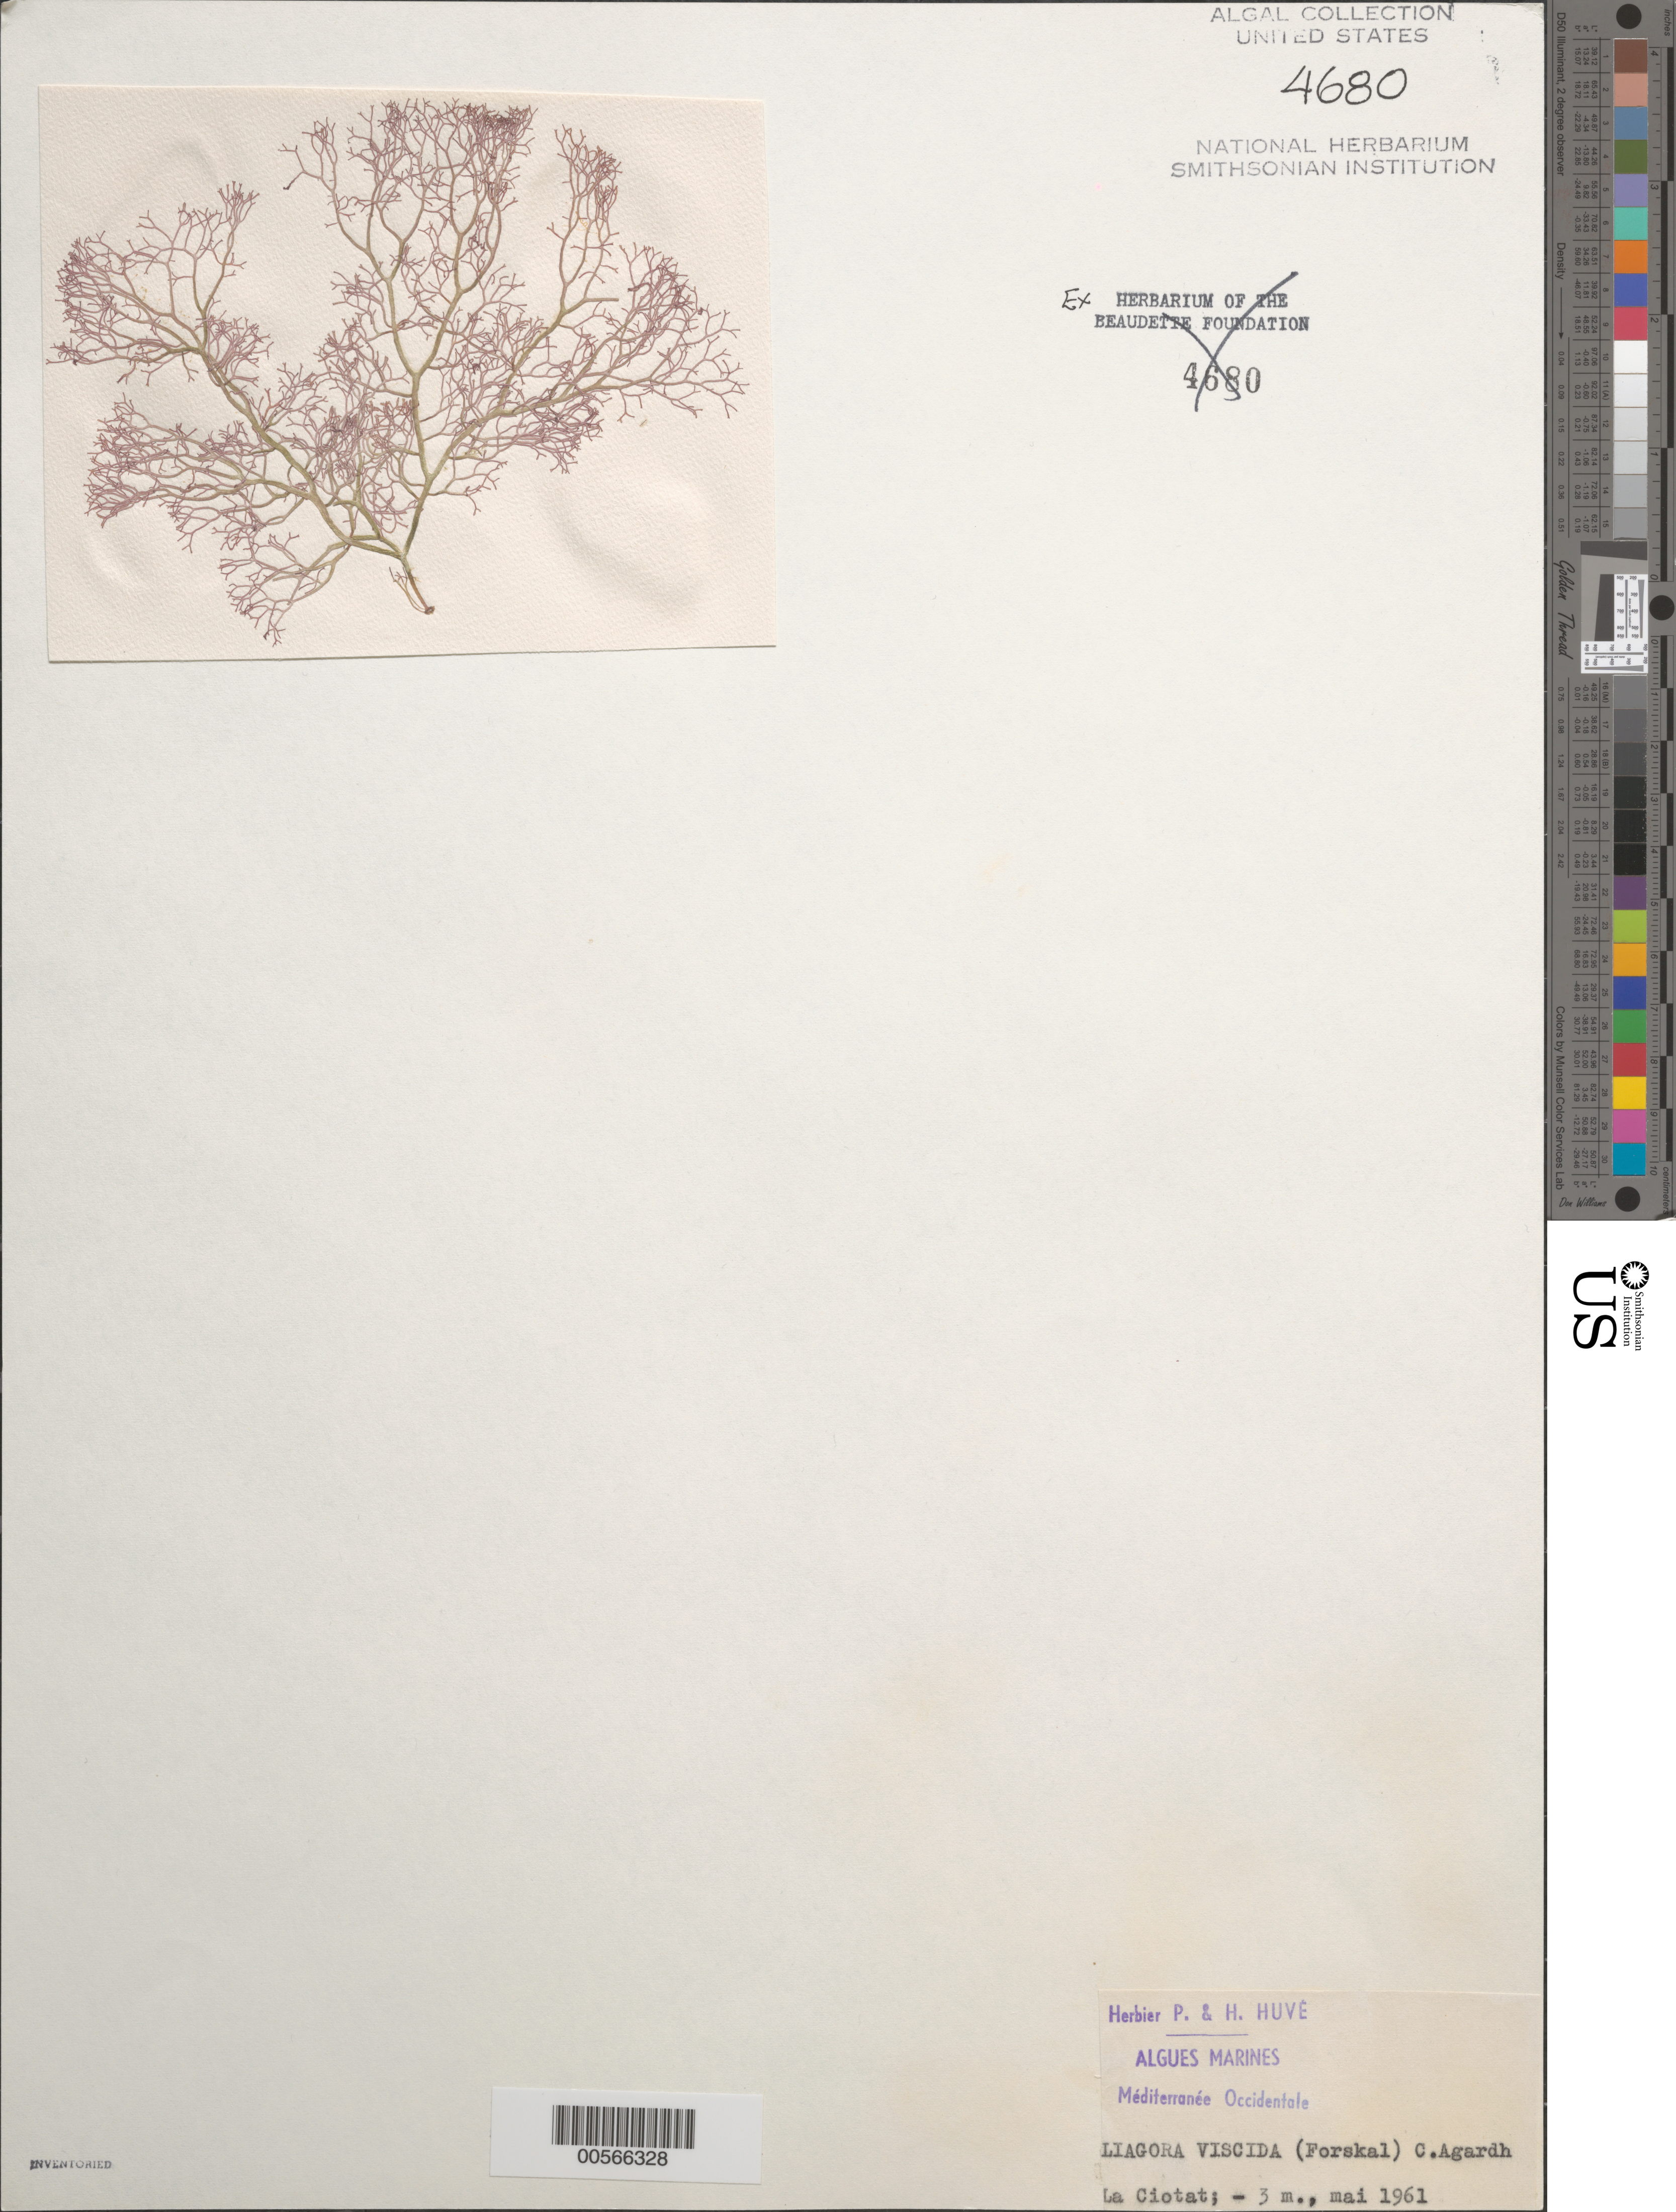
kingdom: Plantae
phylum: Rhodophyta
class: Florideophyceae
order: Nemaliales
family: Liagoraceae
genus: Liagora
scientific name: Liagora viscida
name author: (Forssk.) C. Agardh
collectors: P. Huve & H. Huve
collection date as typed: May 1961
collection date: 1961-05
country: France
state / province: Provence-Alpes-Côte d'Azur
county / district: Bouches-du-Rhône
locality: La Ciotat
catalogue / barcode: US 4680